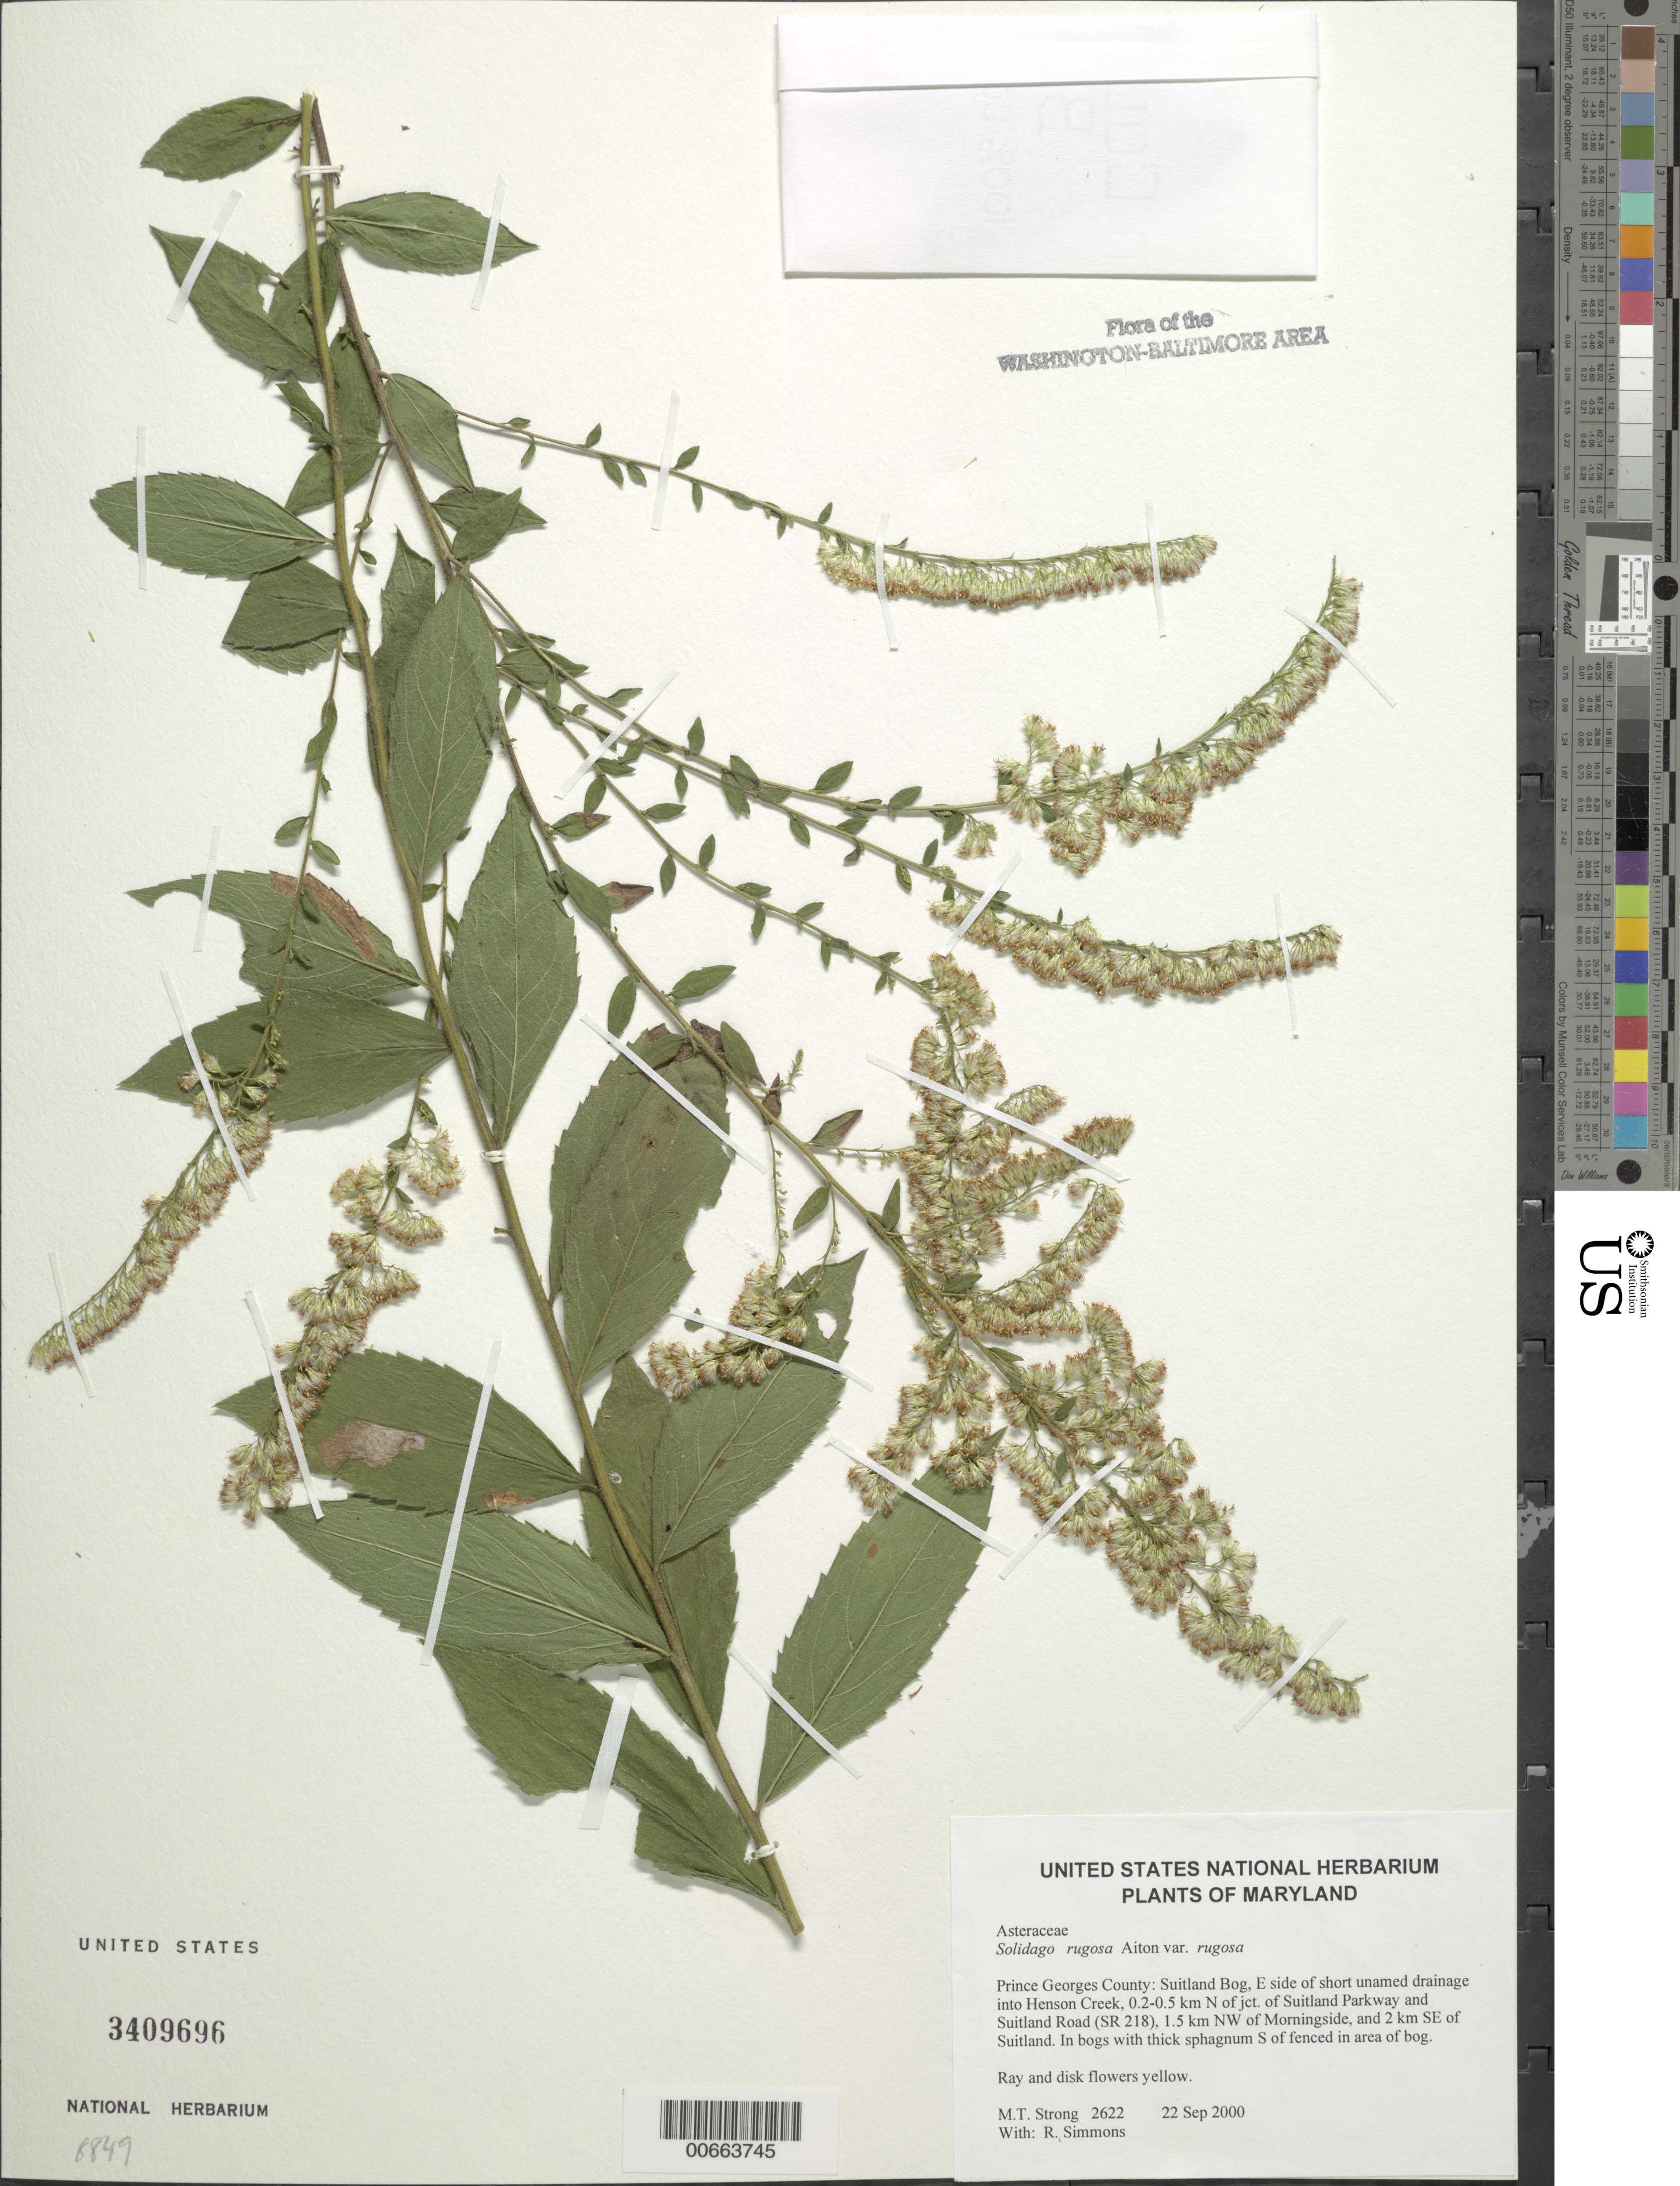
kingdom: Plantae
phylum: Tracheophyta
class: Magnoliopsida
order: Asterales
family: Asteraceae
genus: Solidago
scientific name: Solidago rugosa var. rugosa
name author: Mill.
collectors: M. T. Strong & R. Simmons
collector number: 2622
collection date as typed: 22 Sep 2000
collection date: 2000-09-22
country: United States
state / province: Maryland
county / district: Prince George's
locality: Suitland Bog, E side of short unamed drainage into Henson Creek, 0.2-0.5 km N of jct. of Suitland Parkway and Suitland Road (SR 218), 1.5 km NW of Morningside, and 2 km SE of Suitland.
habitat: In bogs with thick sphagnum S of fenced in area of bog.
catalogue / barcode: US 3409696